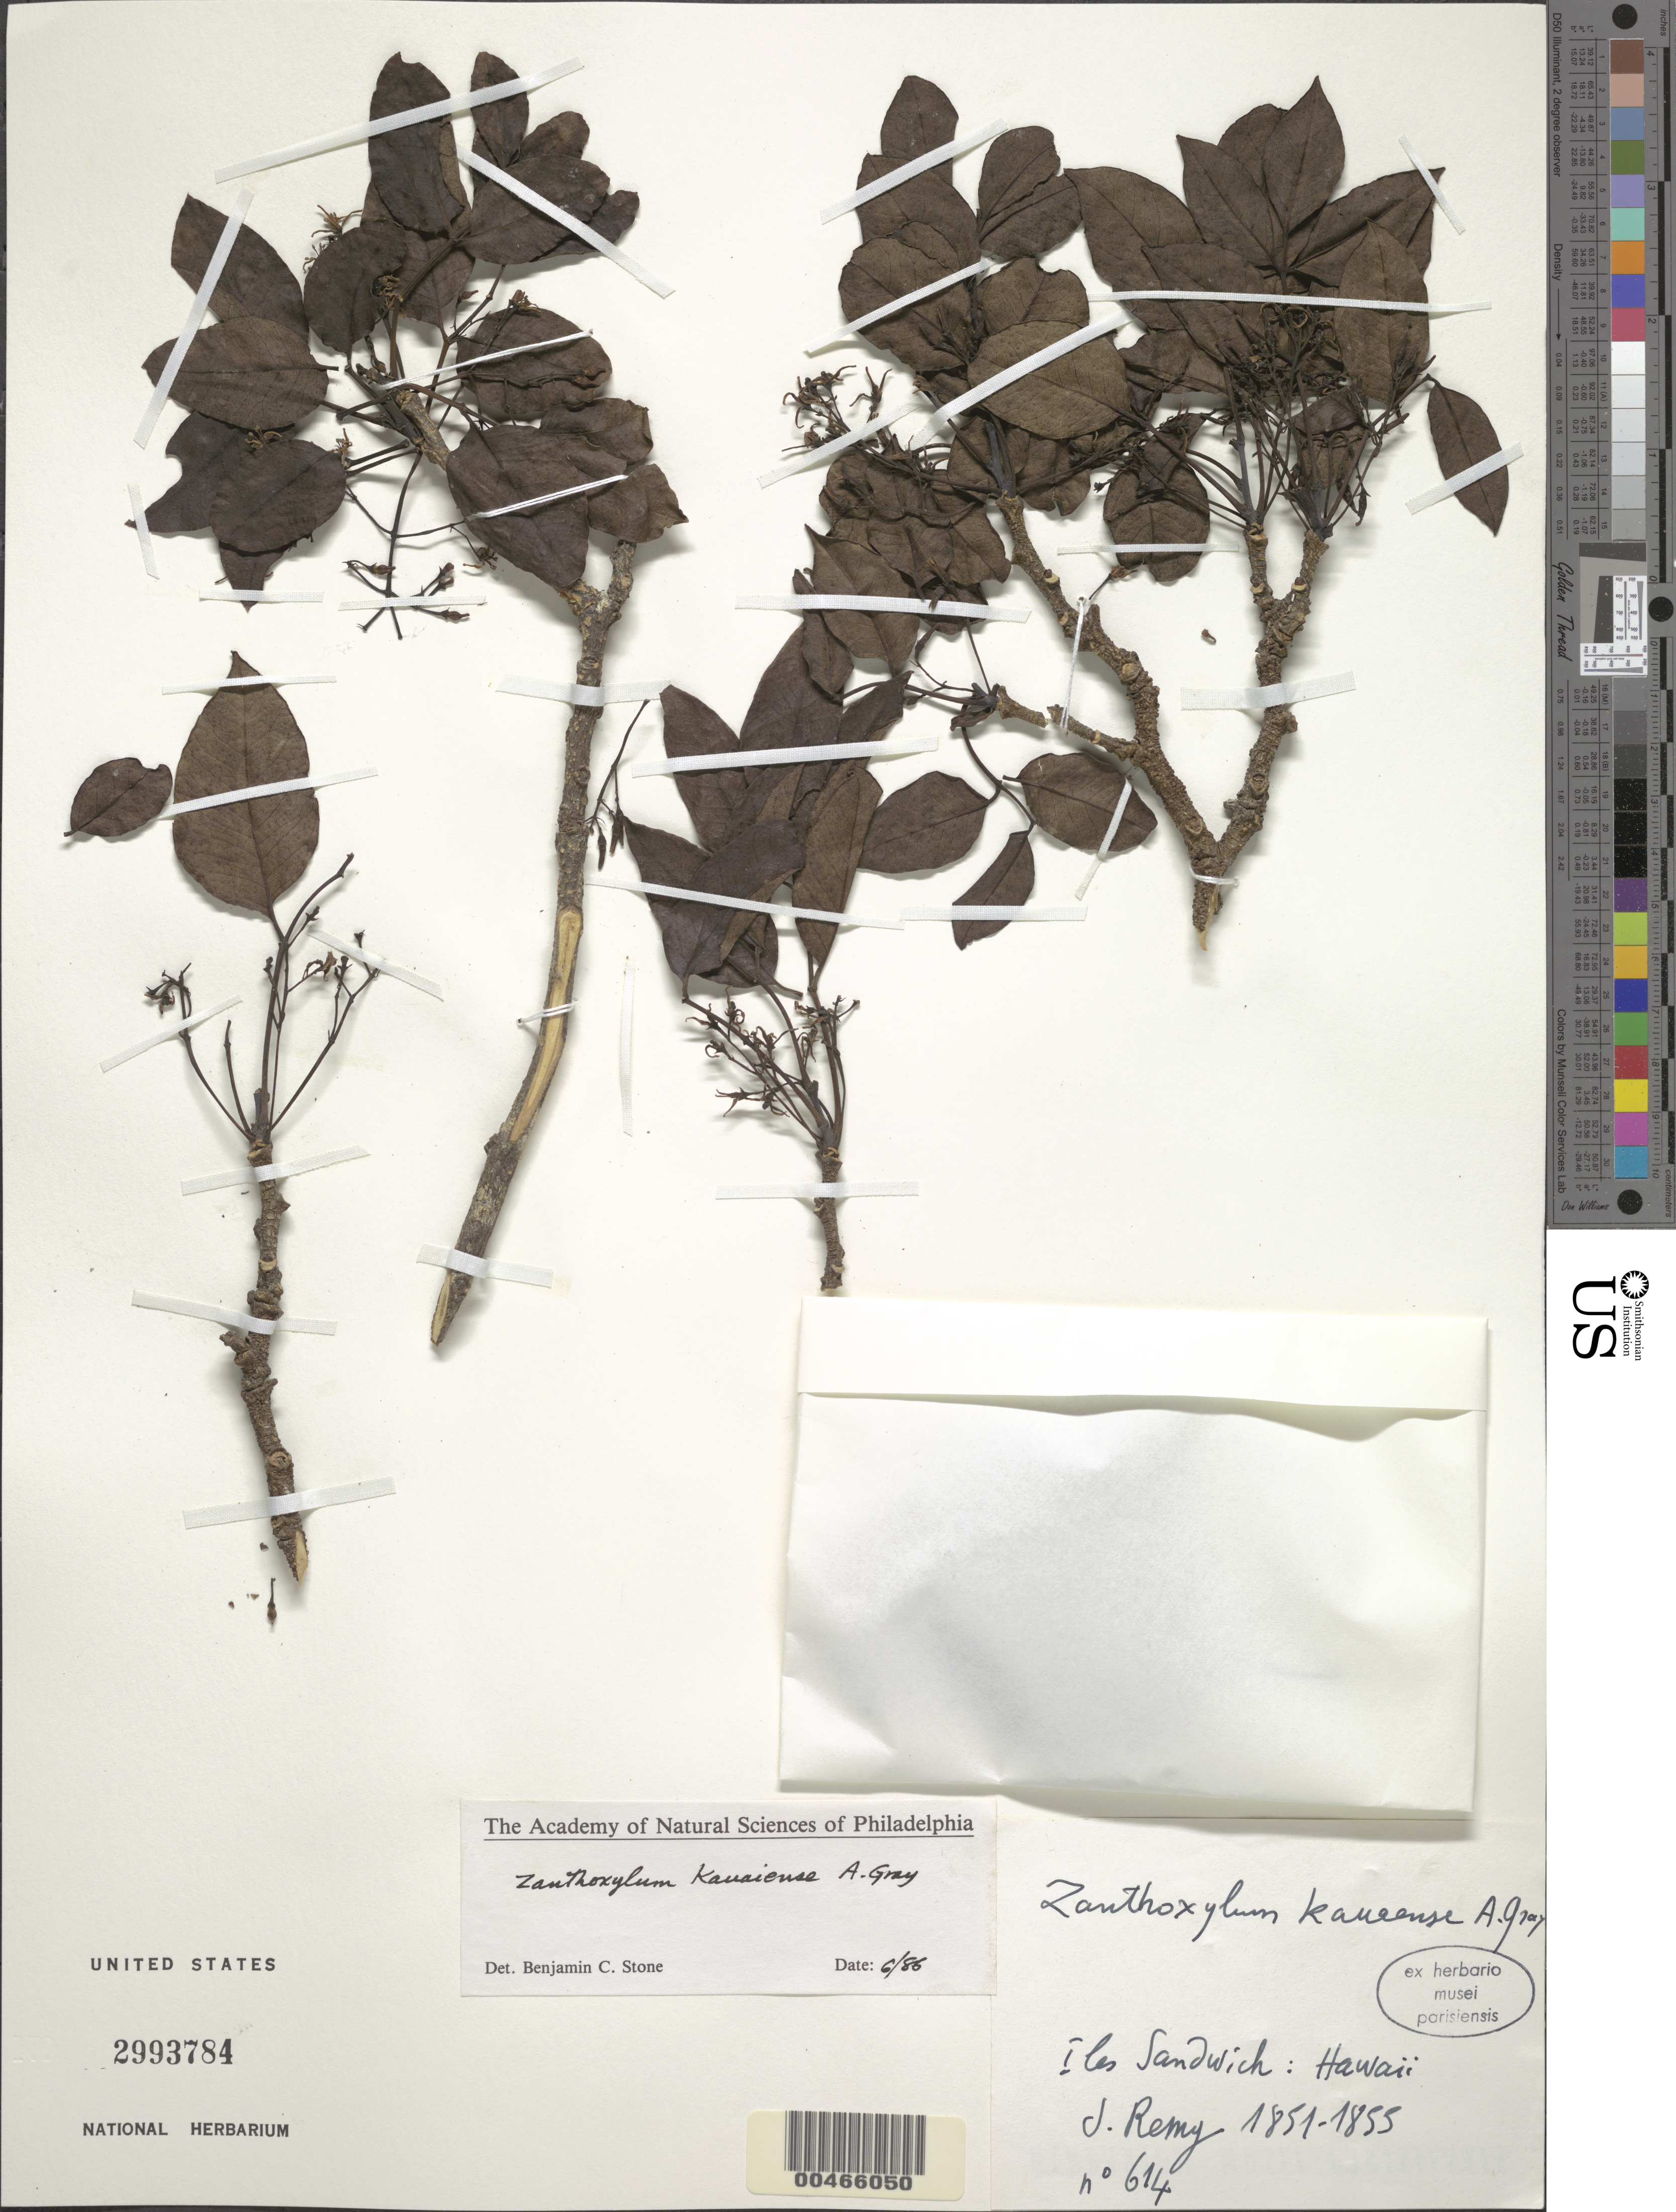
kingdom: Plantae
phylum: Tracheophyta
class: Magnoliopsida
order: Sapindales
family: Rutaceae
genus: Zanthoxylum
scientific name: Zanthoxylum kauaense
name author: A. Gray in Wilkes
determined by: Stone, Benjamin C.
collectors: M. J. Remy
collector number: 614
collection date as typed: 1851 to 1855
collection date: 1851/1855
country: United States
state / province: Hawaii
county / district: Hawaii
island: Hawaii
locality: Iles Sandwich: Hawaii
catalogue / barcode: US 2993784